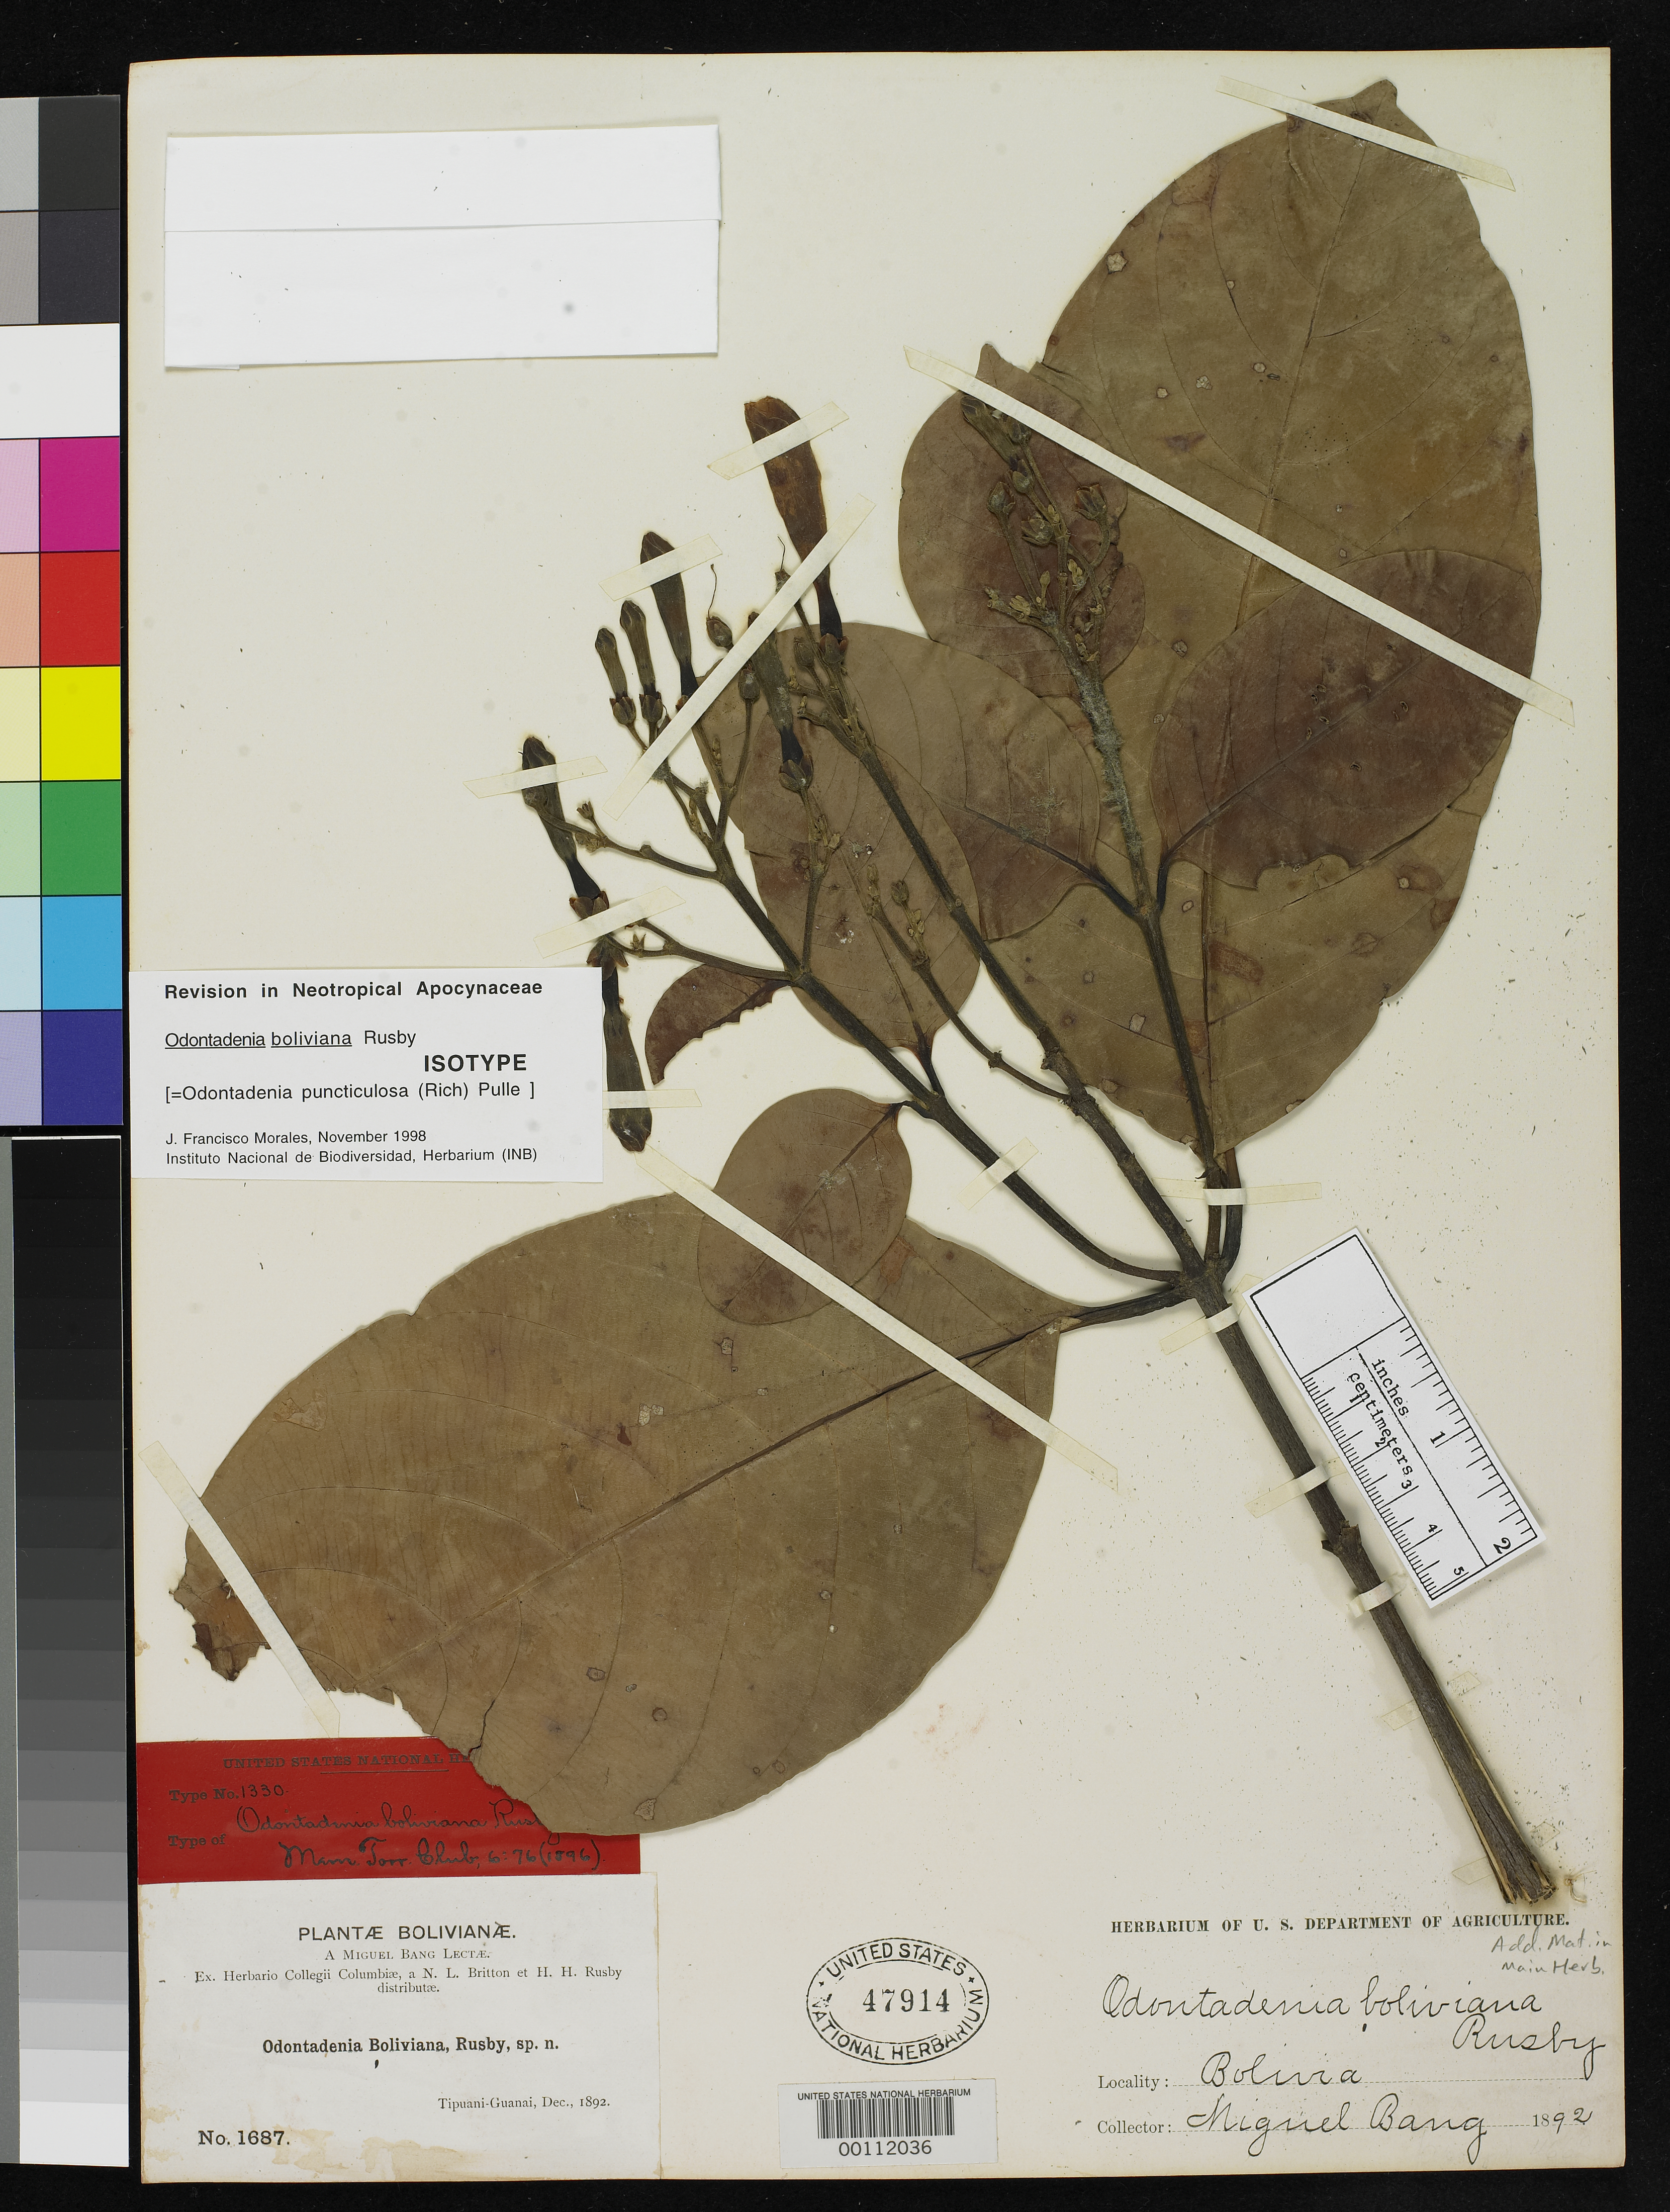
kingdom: Plantae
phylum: Tracheophyta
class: Magnoliopsida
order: Gentianales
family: Apocynaceae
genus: Odontadenia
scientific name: Odontadenia boliviana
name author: Rusby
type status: Isotype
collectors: M. Bang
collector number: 1687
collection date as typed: Dec 1892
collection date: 1892-12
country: Bolivia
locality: Between Tipuani and Guanai.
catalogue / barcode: US 47914